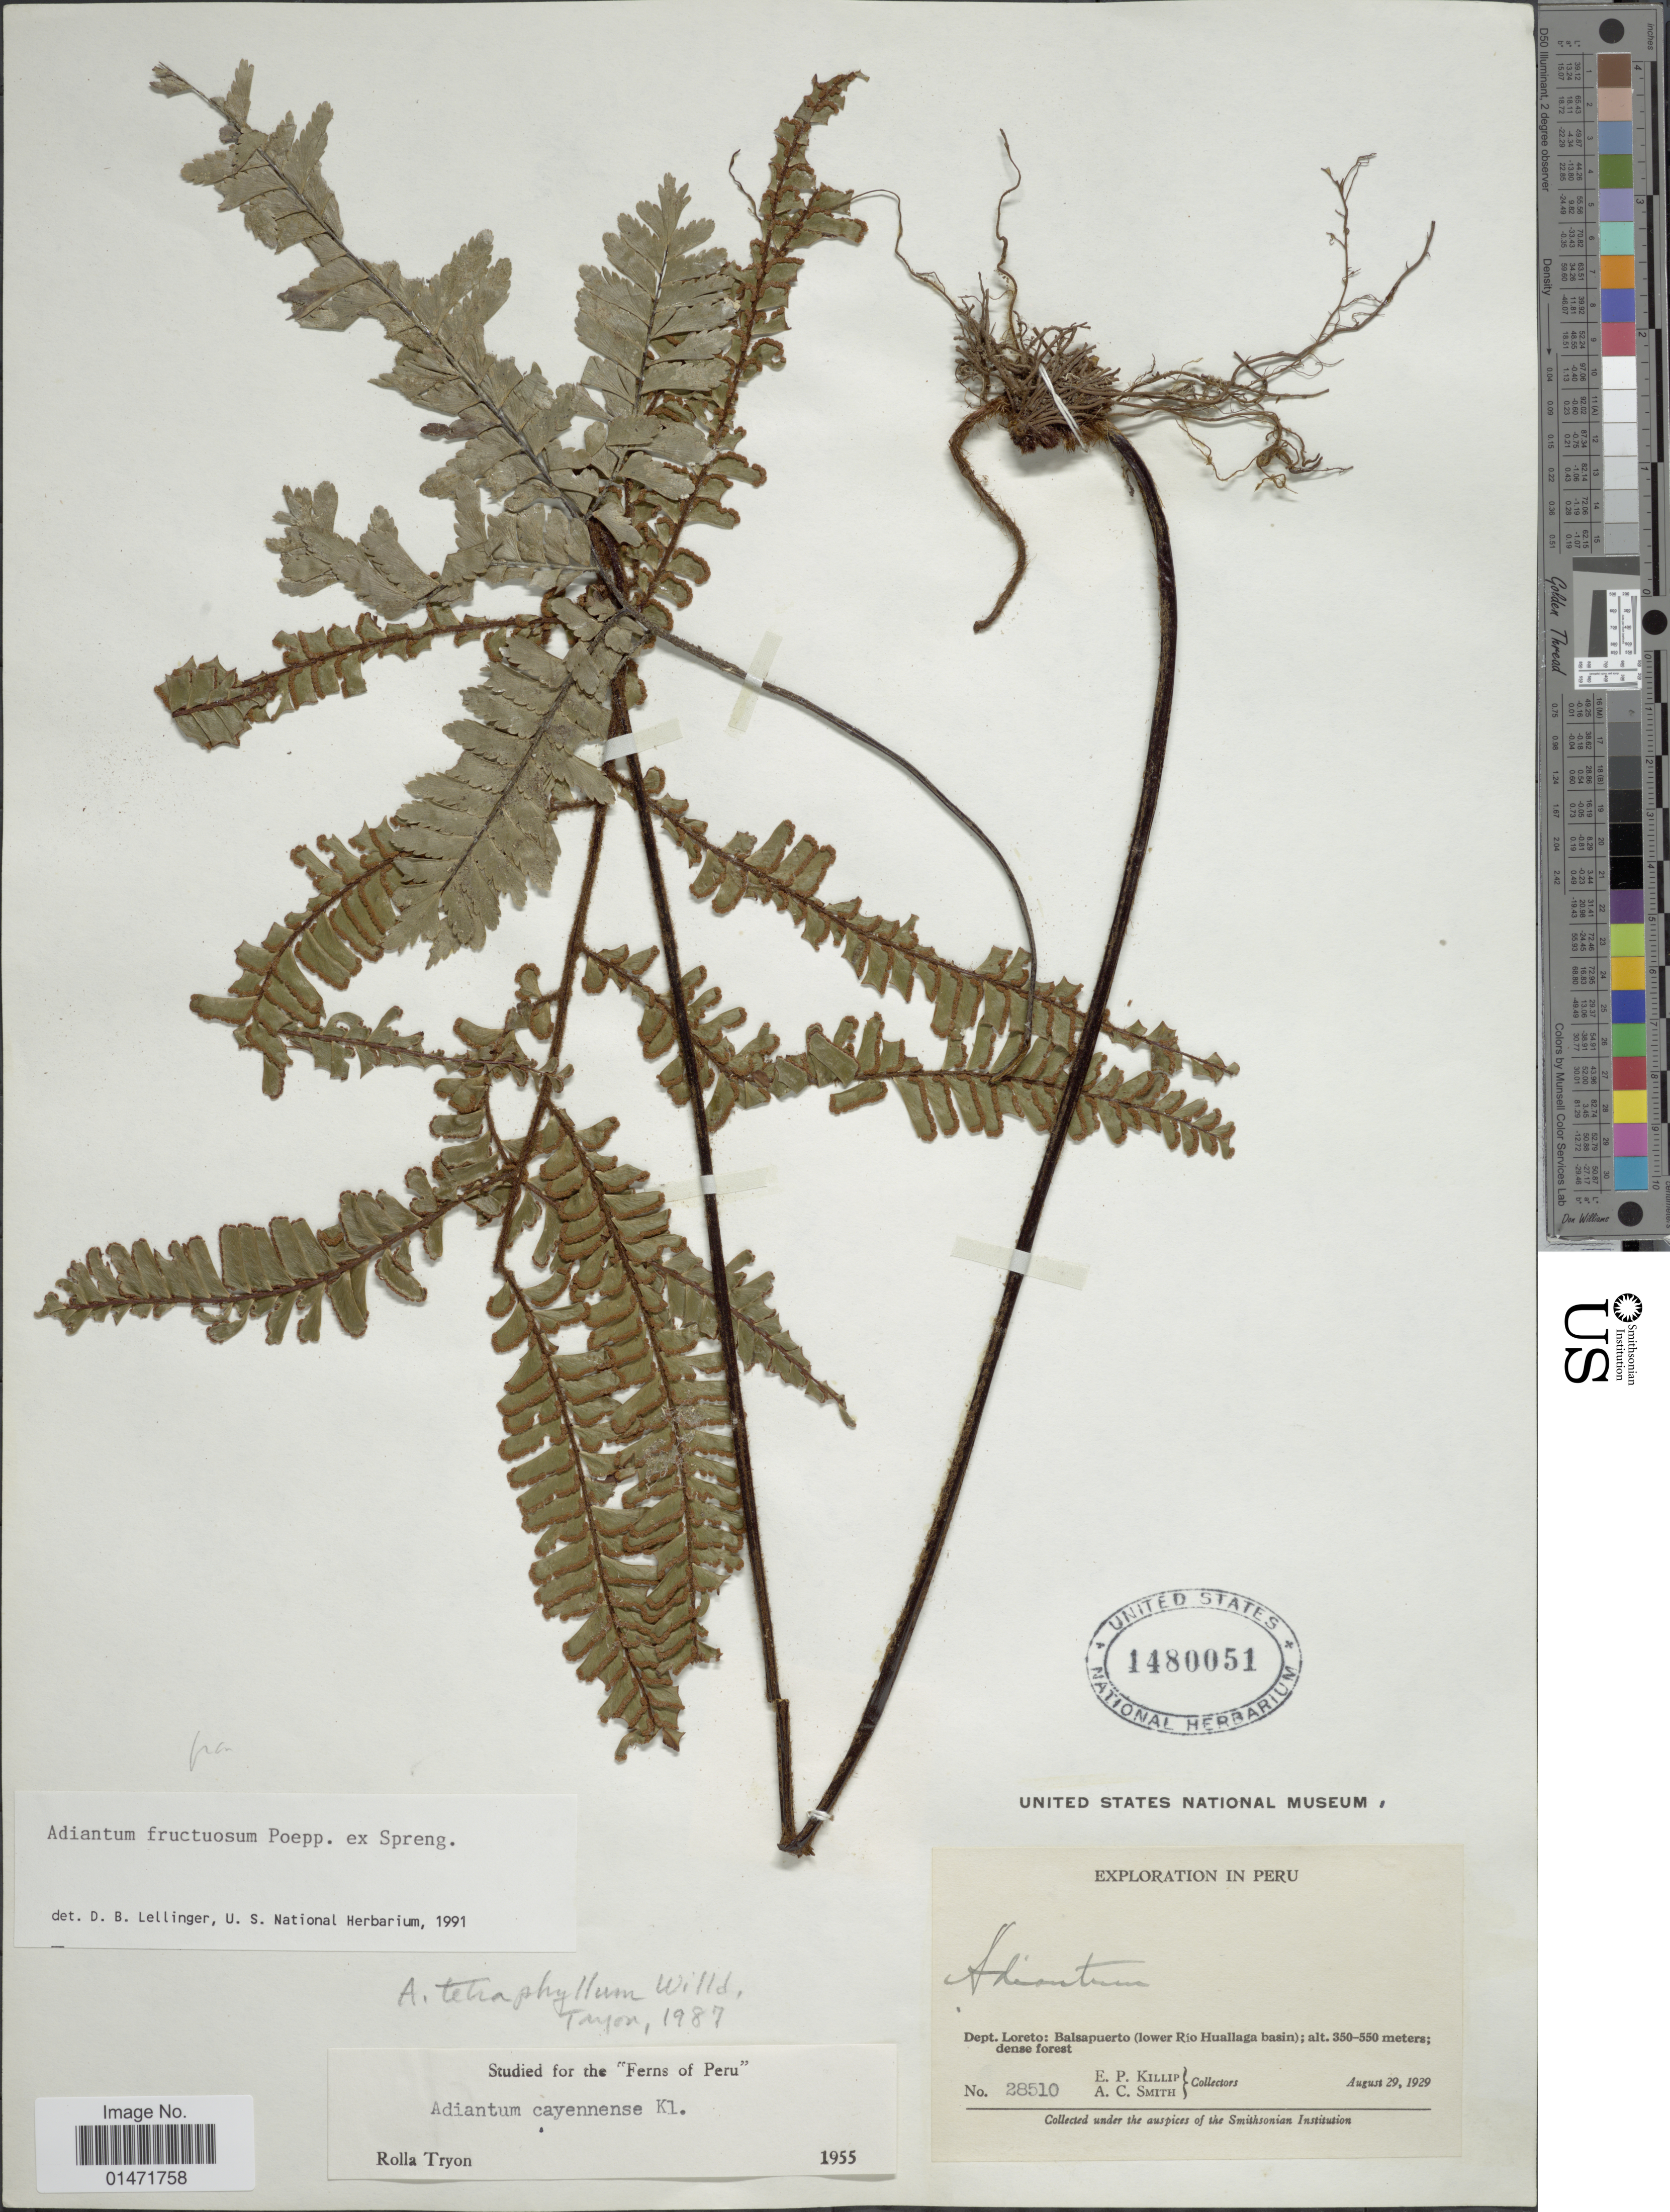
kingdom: Plantae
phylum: Tracheophyta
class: Polypodiopsida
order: Polypodiales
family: Pteridaceae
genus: Adiantum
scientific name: Adiantum tetraphyllum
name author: Humb. & Bonpl. ex Willd.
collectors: E. P. Killip & A. C. Smith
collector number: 28510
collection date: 1929-08-29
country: Peru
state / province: Loreto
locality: Balsapuerto (lower Rio Huallaga basin)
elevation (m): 350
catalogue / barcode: US 1480051